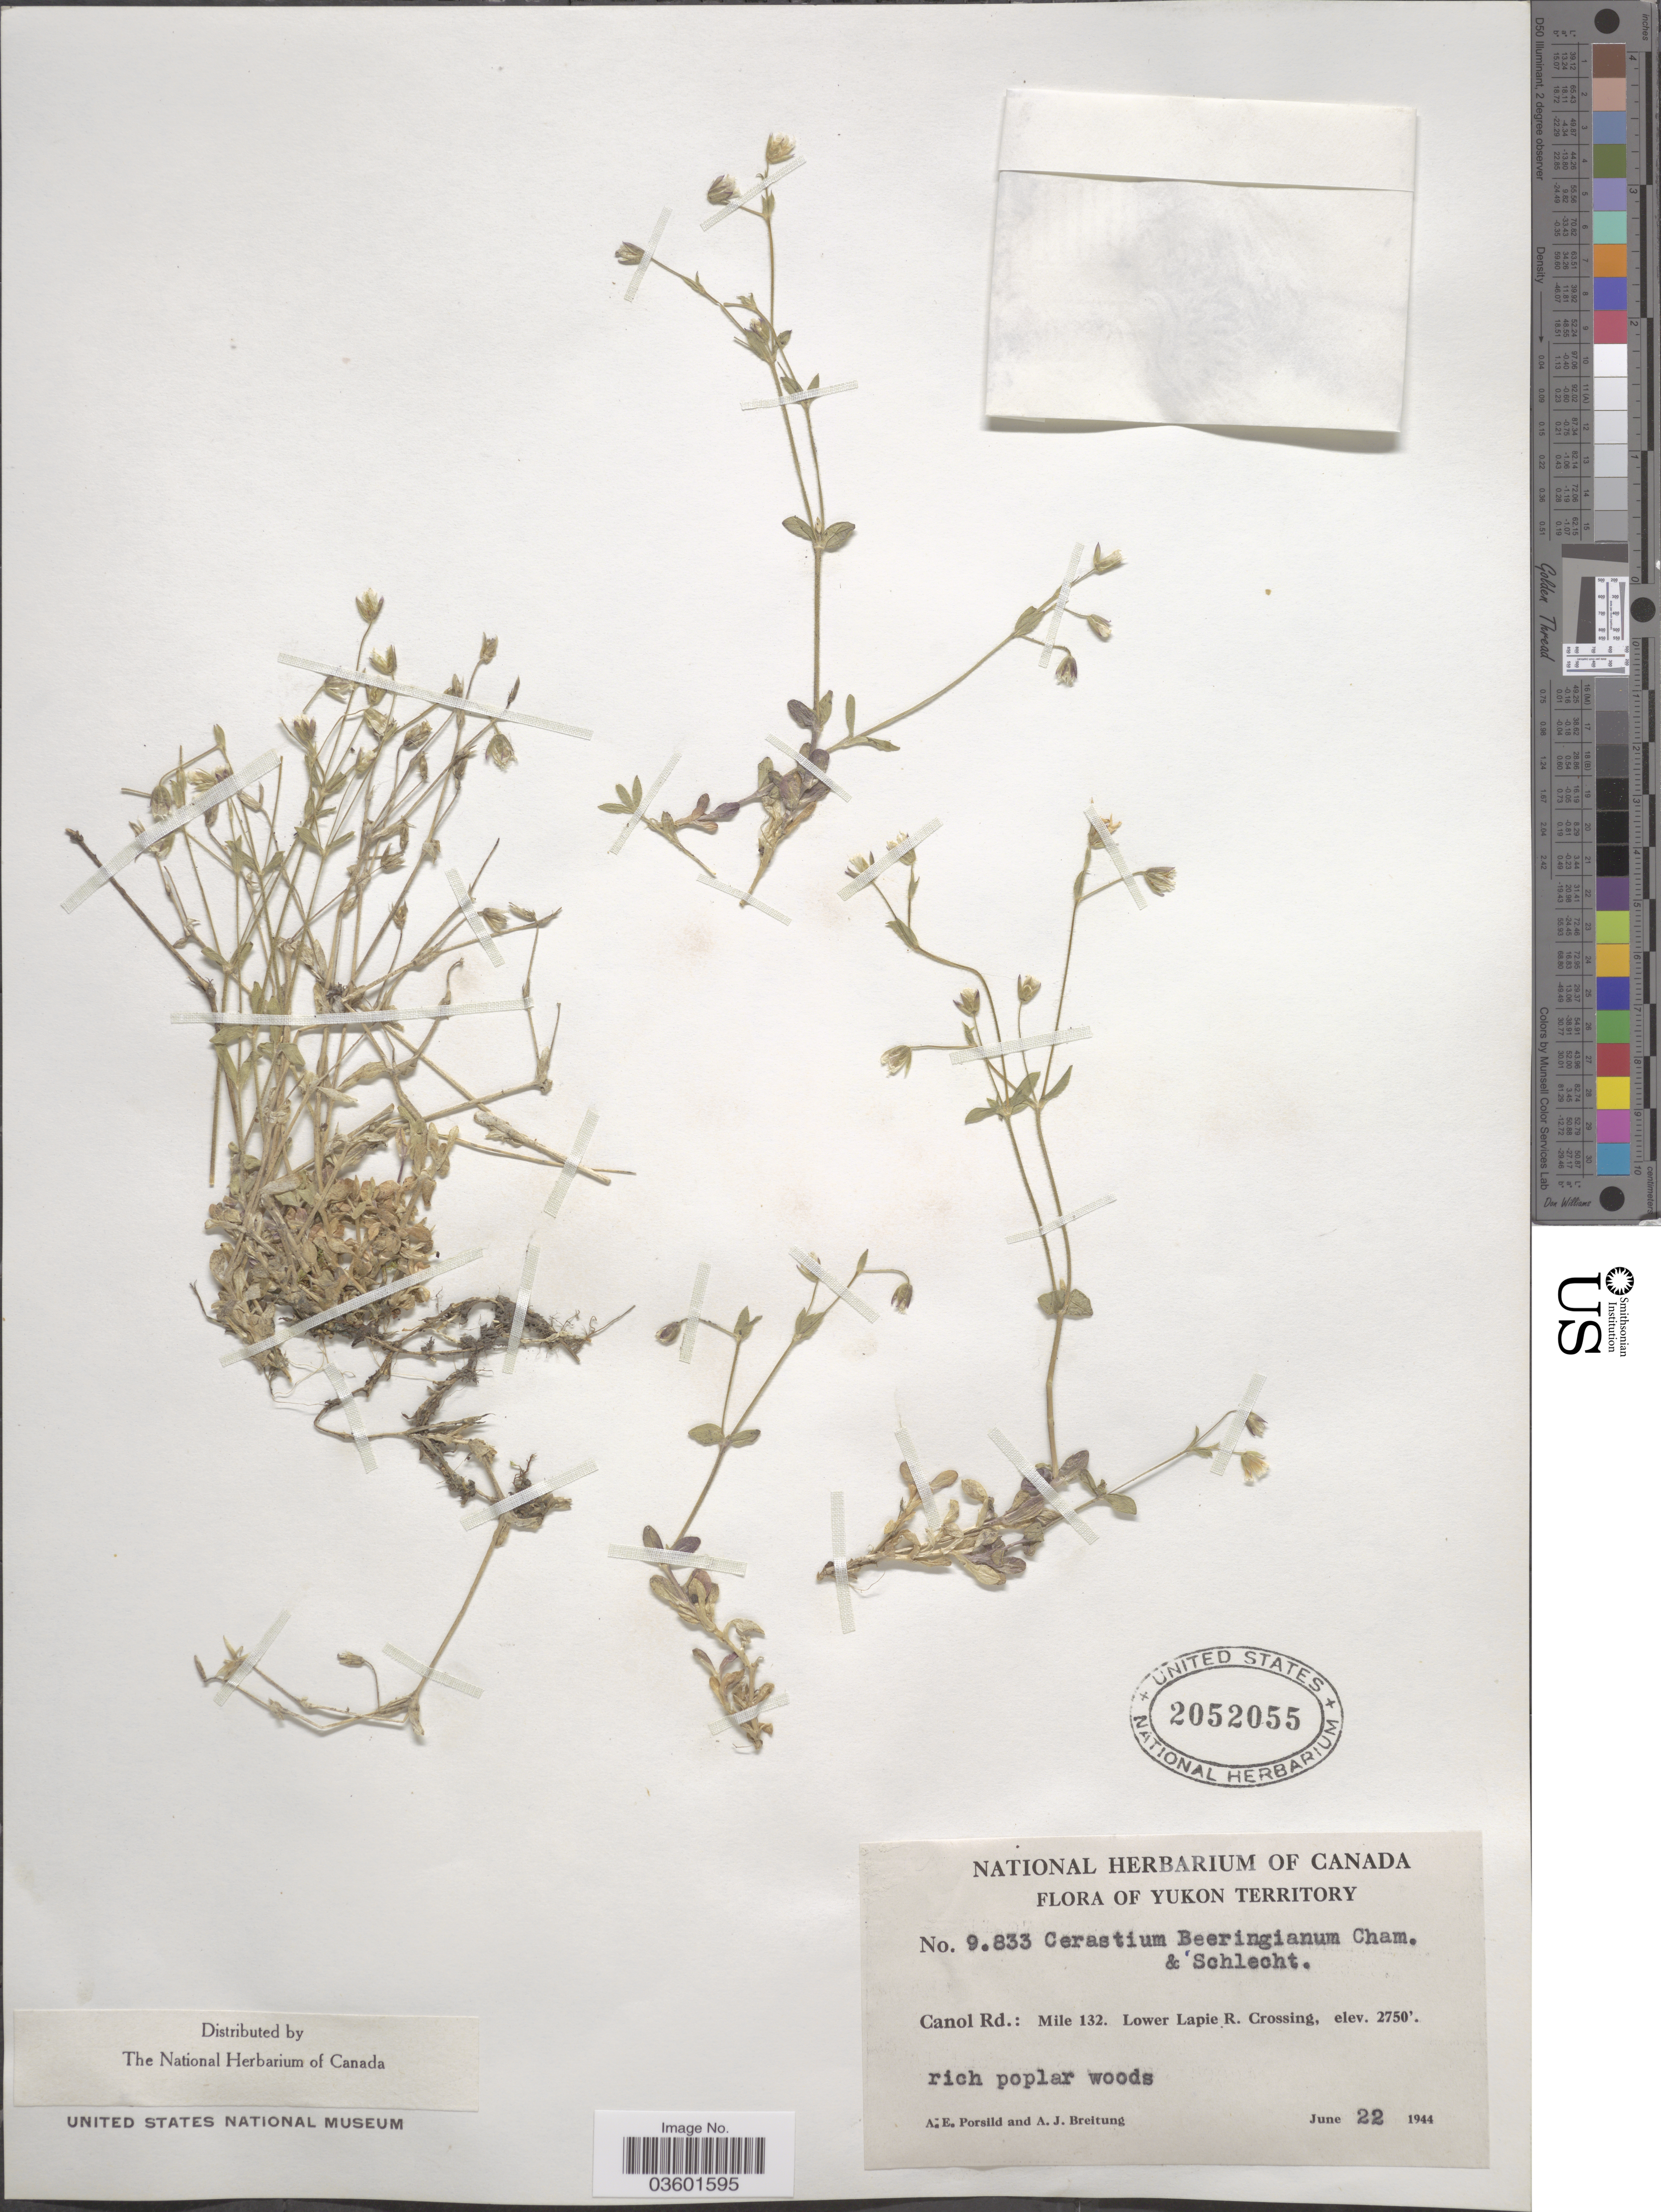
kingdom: Plantae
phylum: Tracheophyta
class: Magnoliopsida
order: Caryophyllales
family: Caryophyllaceae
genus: Cerastium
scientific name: Cerastium beeringianum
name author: Cham. & Schltdl.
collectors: A. E. Porsild & A. Breitung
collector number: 9833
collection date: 1944-06-22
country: Canada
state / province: Yukon Territory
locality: Canol Rd.: Mile 32. Lower Lapie R. Crossing.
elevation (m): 838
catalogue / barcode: US 2052055